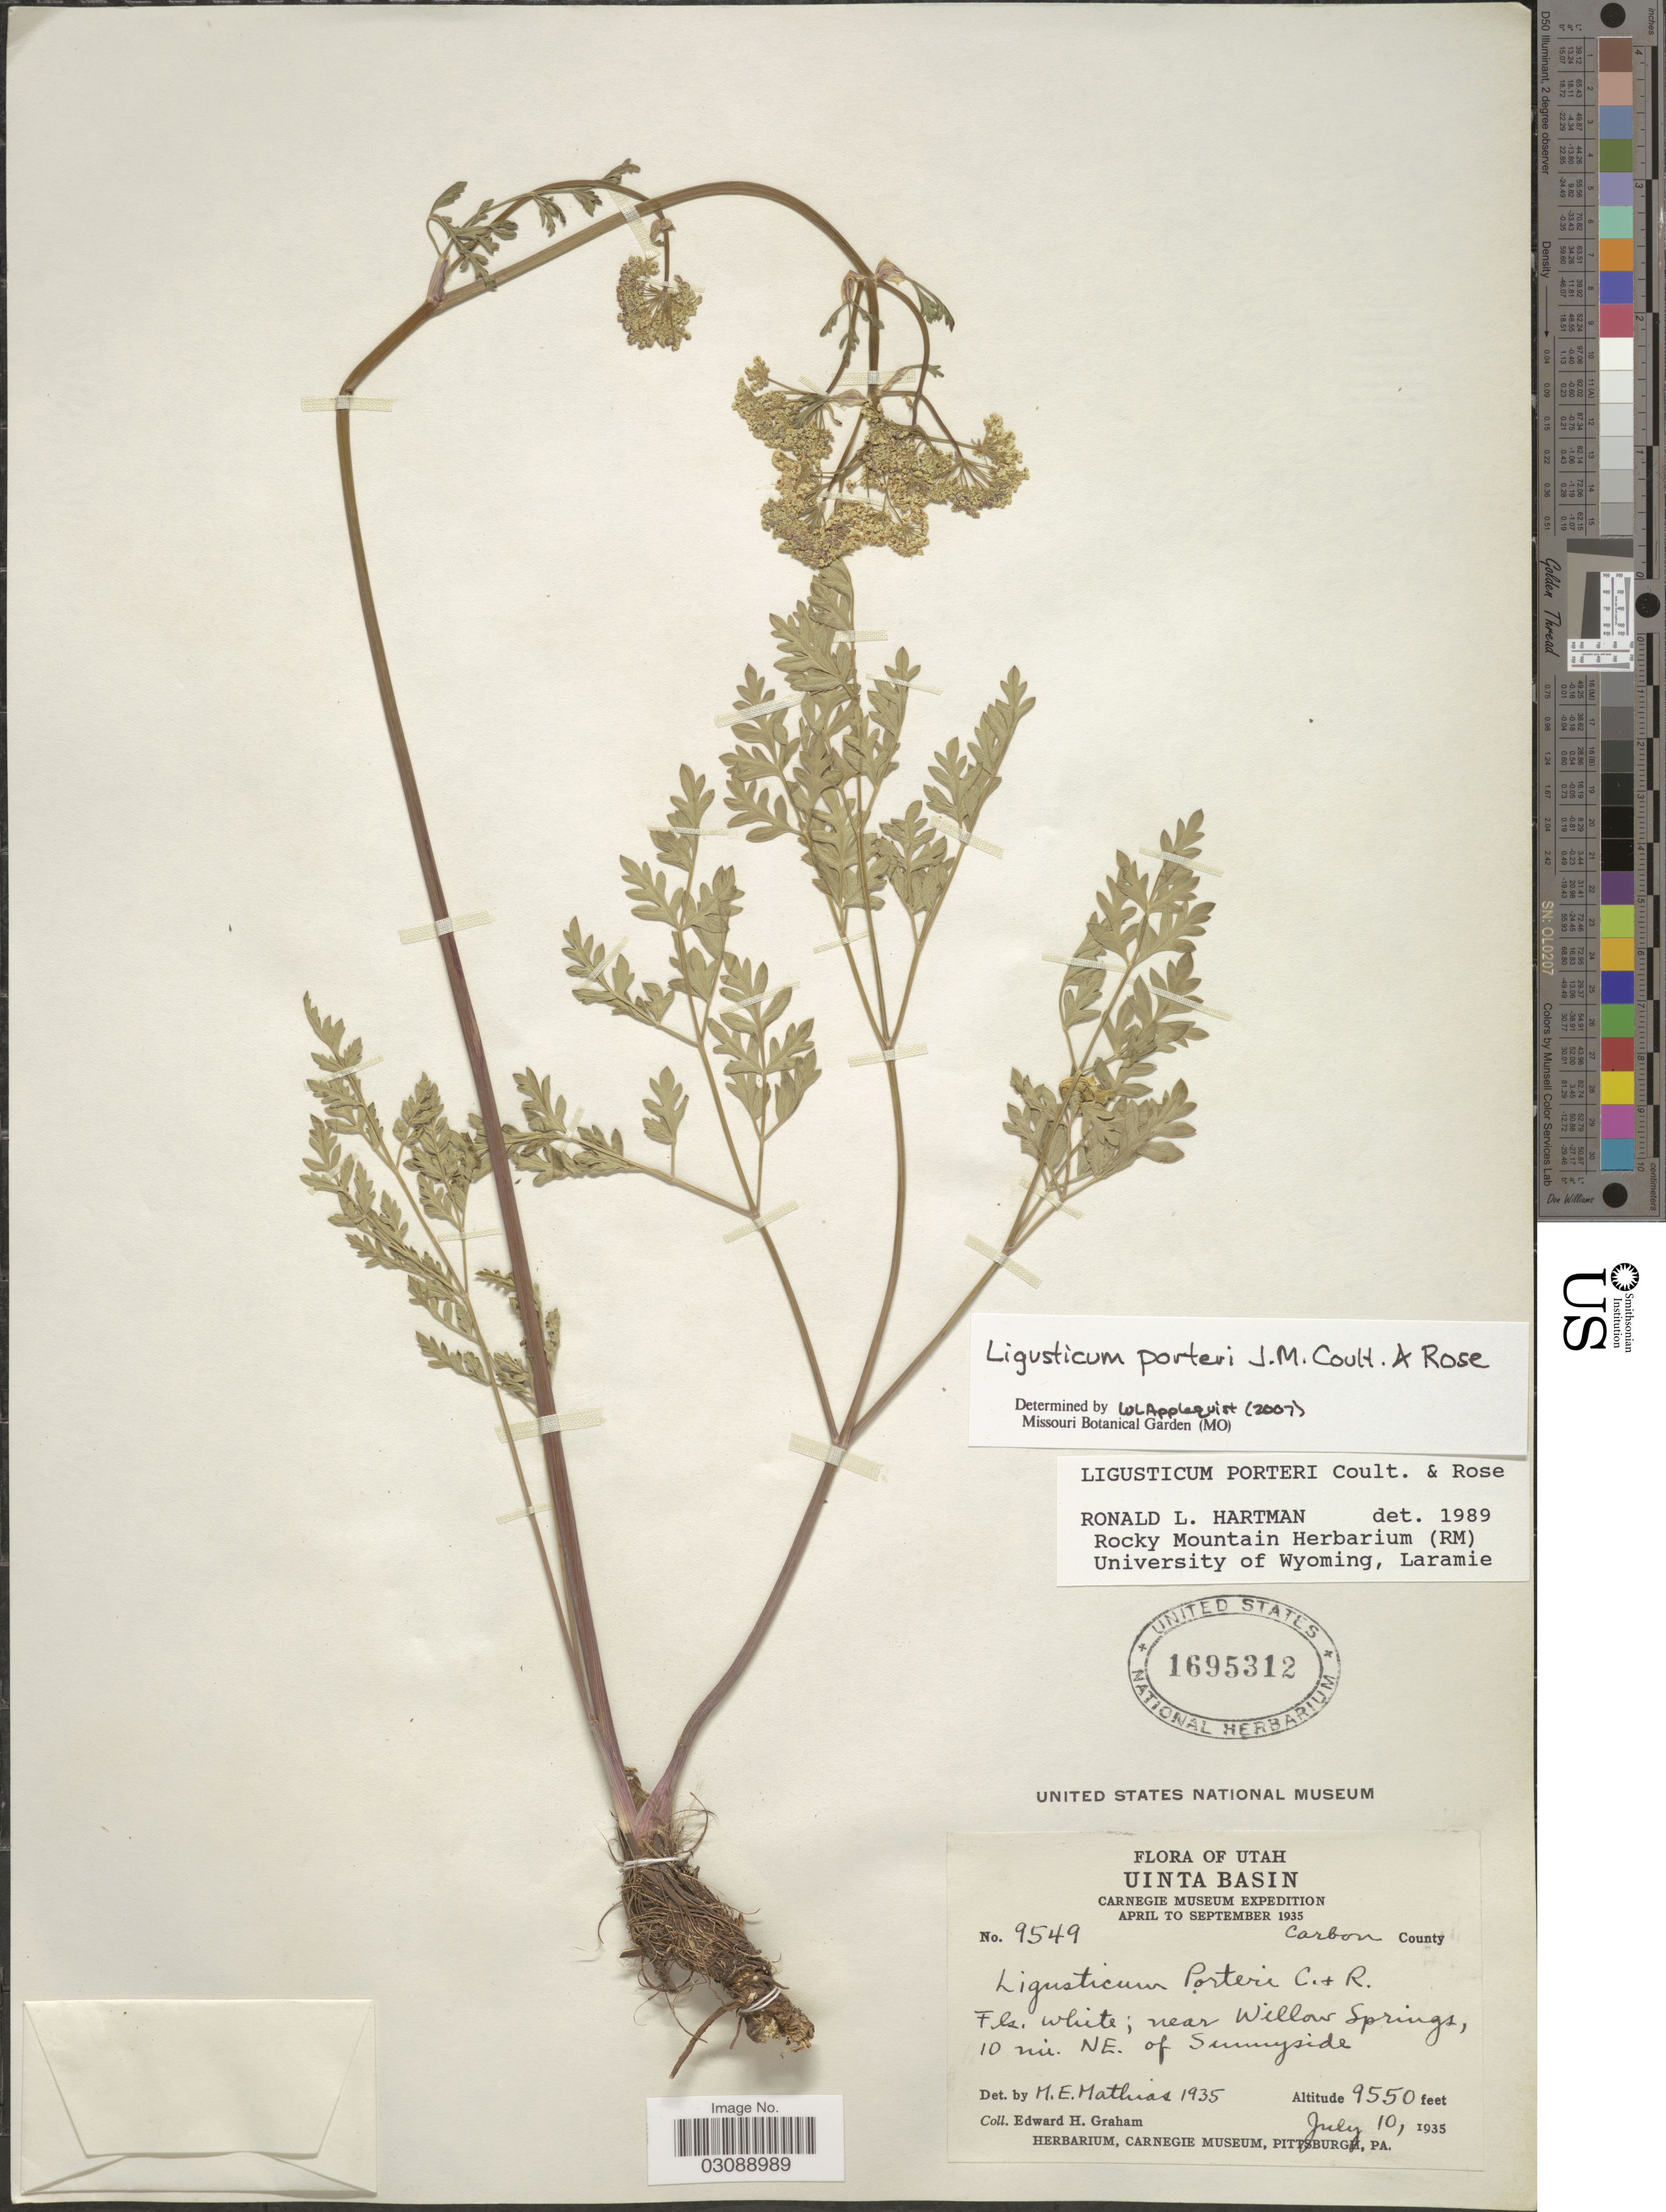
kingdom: Plantae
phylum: Tracheophyta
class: Magnoliopsida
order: Apiales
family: Apiaceae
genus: Ligusticum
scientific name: Ligusticum porteri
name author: J.M. Coult. & Rose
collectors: E. H. Graham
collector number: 9549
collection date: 1935-07-10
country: United States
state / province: Utah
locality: Uinta Basin. Carbon County, near Willow Springs, 10 mi. NE. of Sunnyside.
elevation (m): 2911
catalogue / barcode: US 1695312